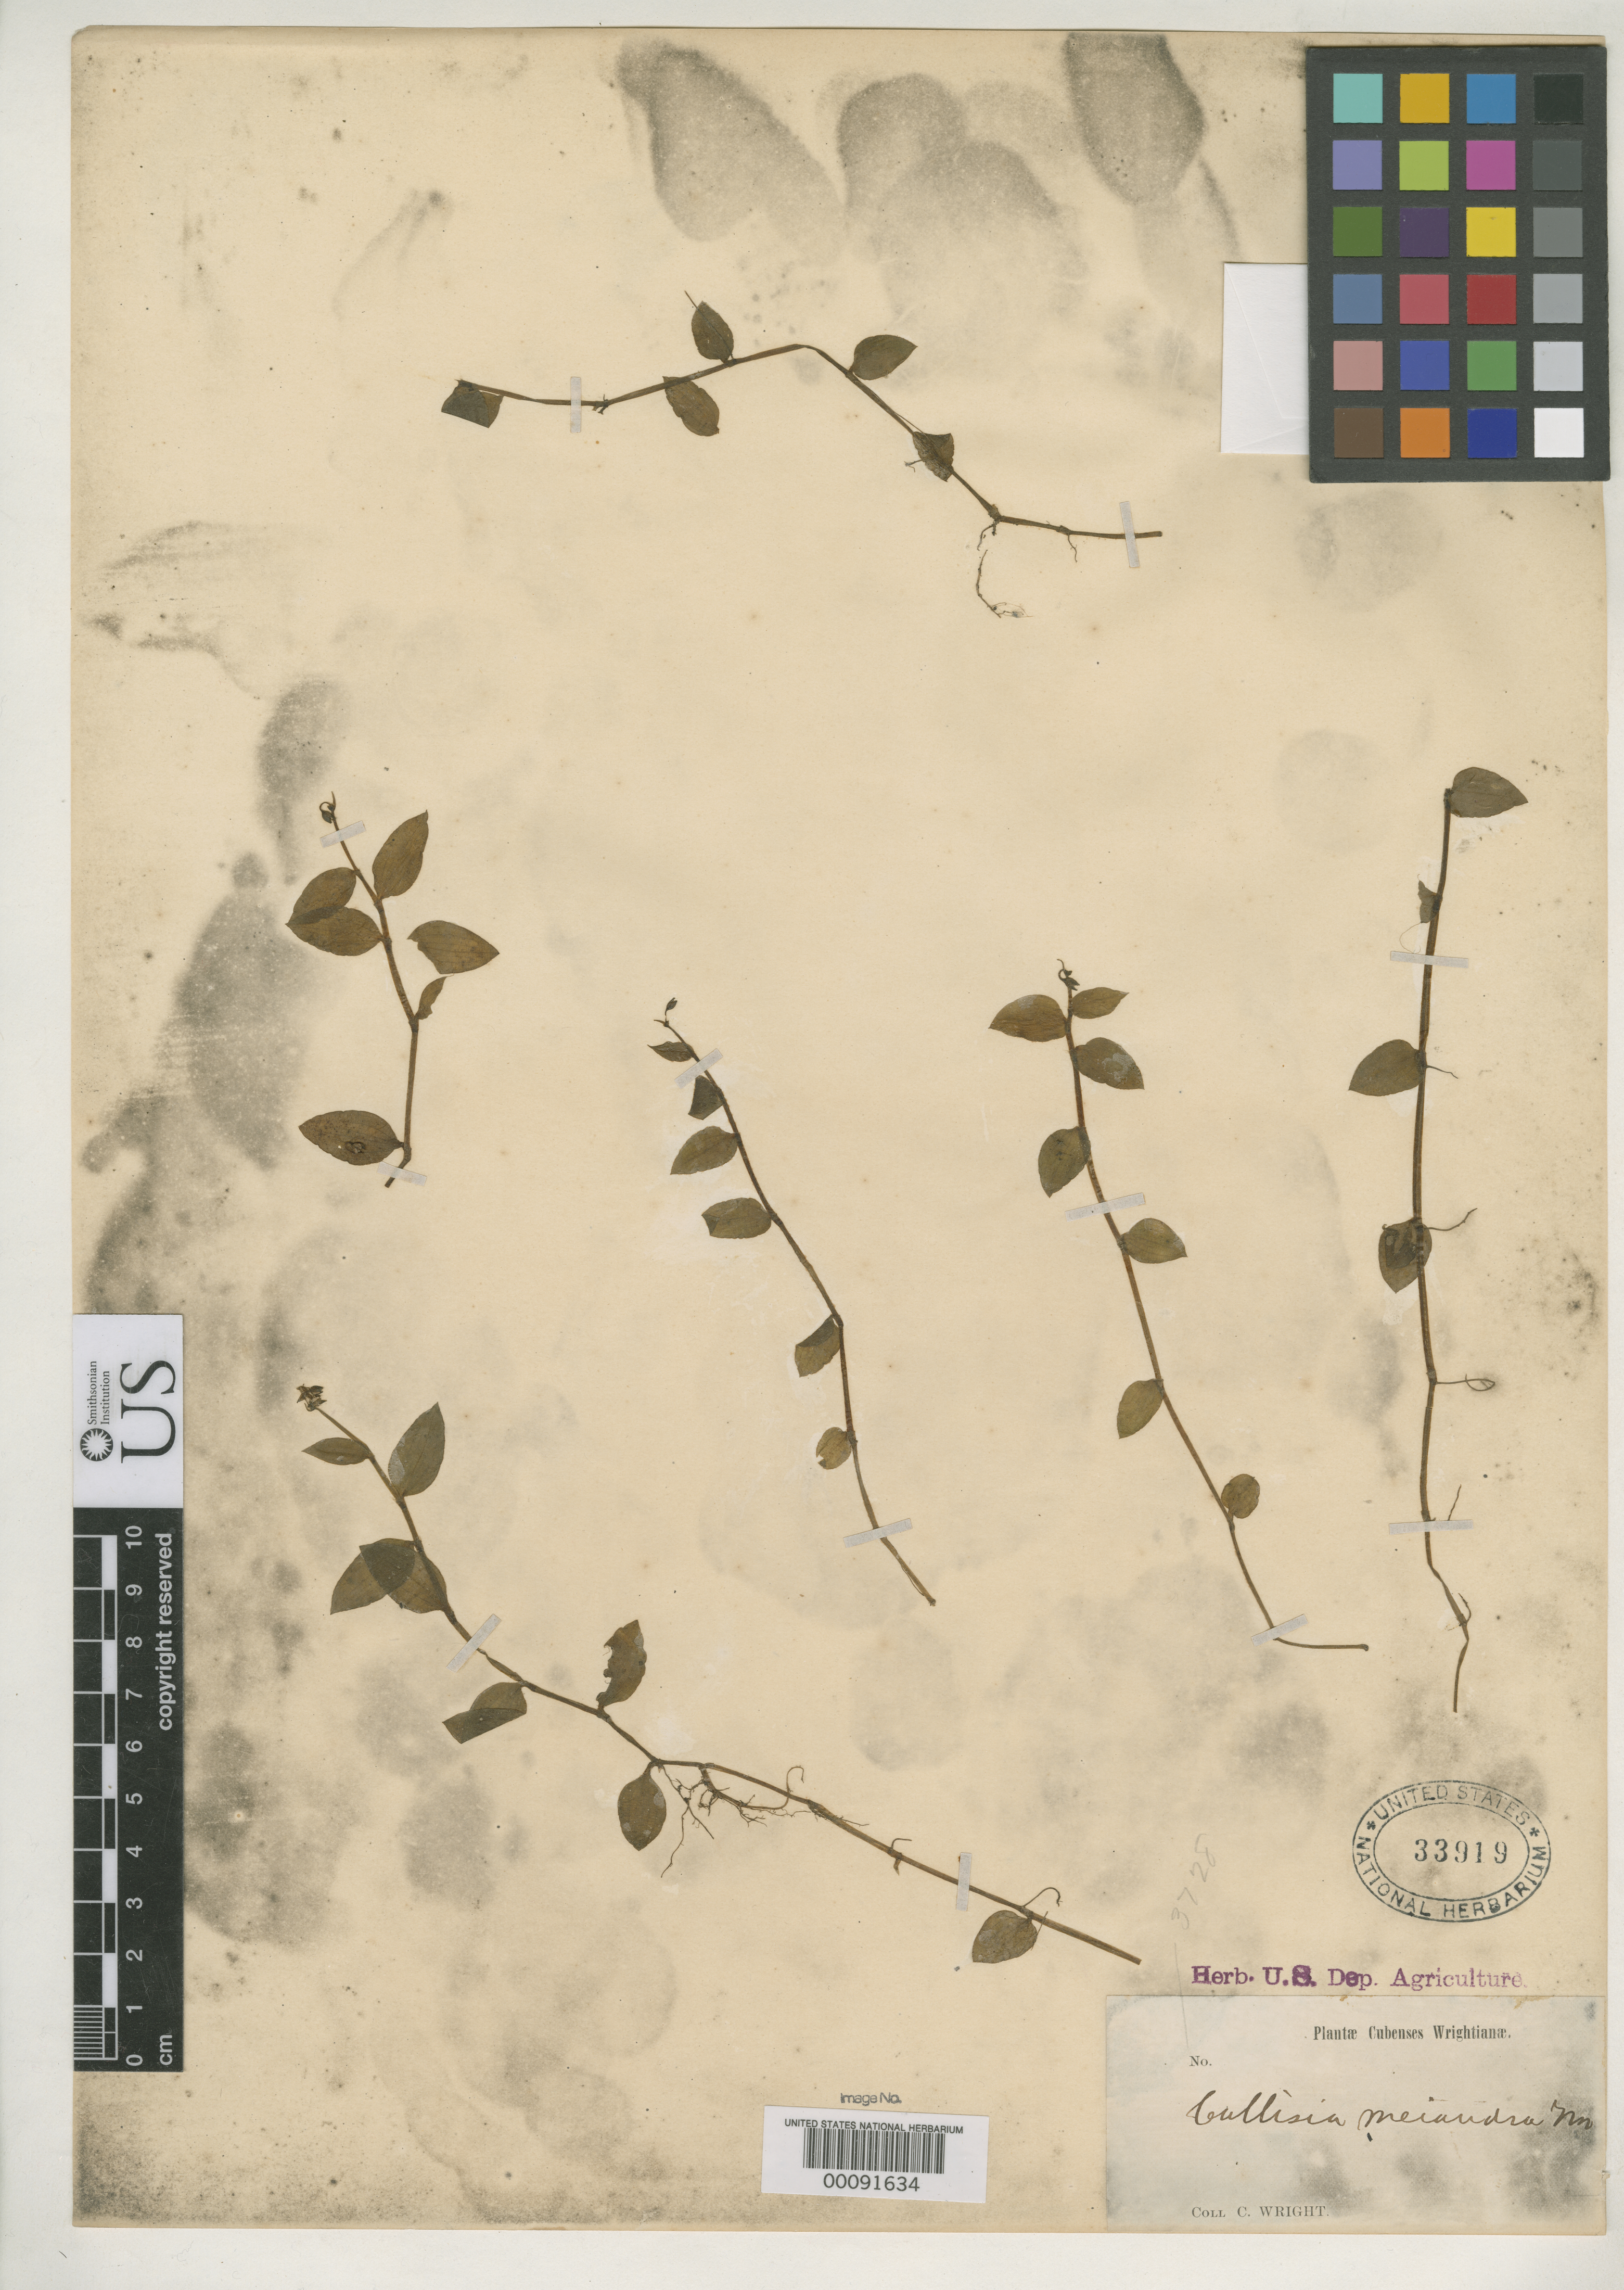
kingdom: Plantae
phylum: Tracheophyta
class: Liliopsida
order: Commelinales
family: Commelinaceae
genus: Callisia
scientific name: Callisia meiandra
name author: C. Wright in Sauvalle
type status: Isotype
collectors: C. Wright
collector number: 3728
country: Cuba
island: Greater Antilles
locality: Bacunagua.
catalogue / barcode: US 33919